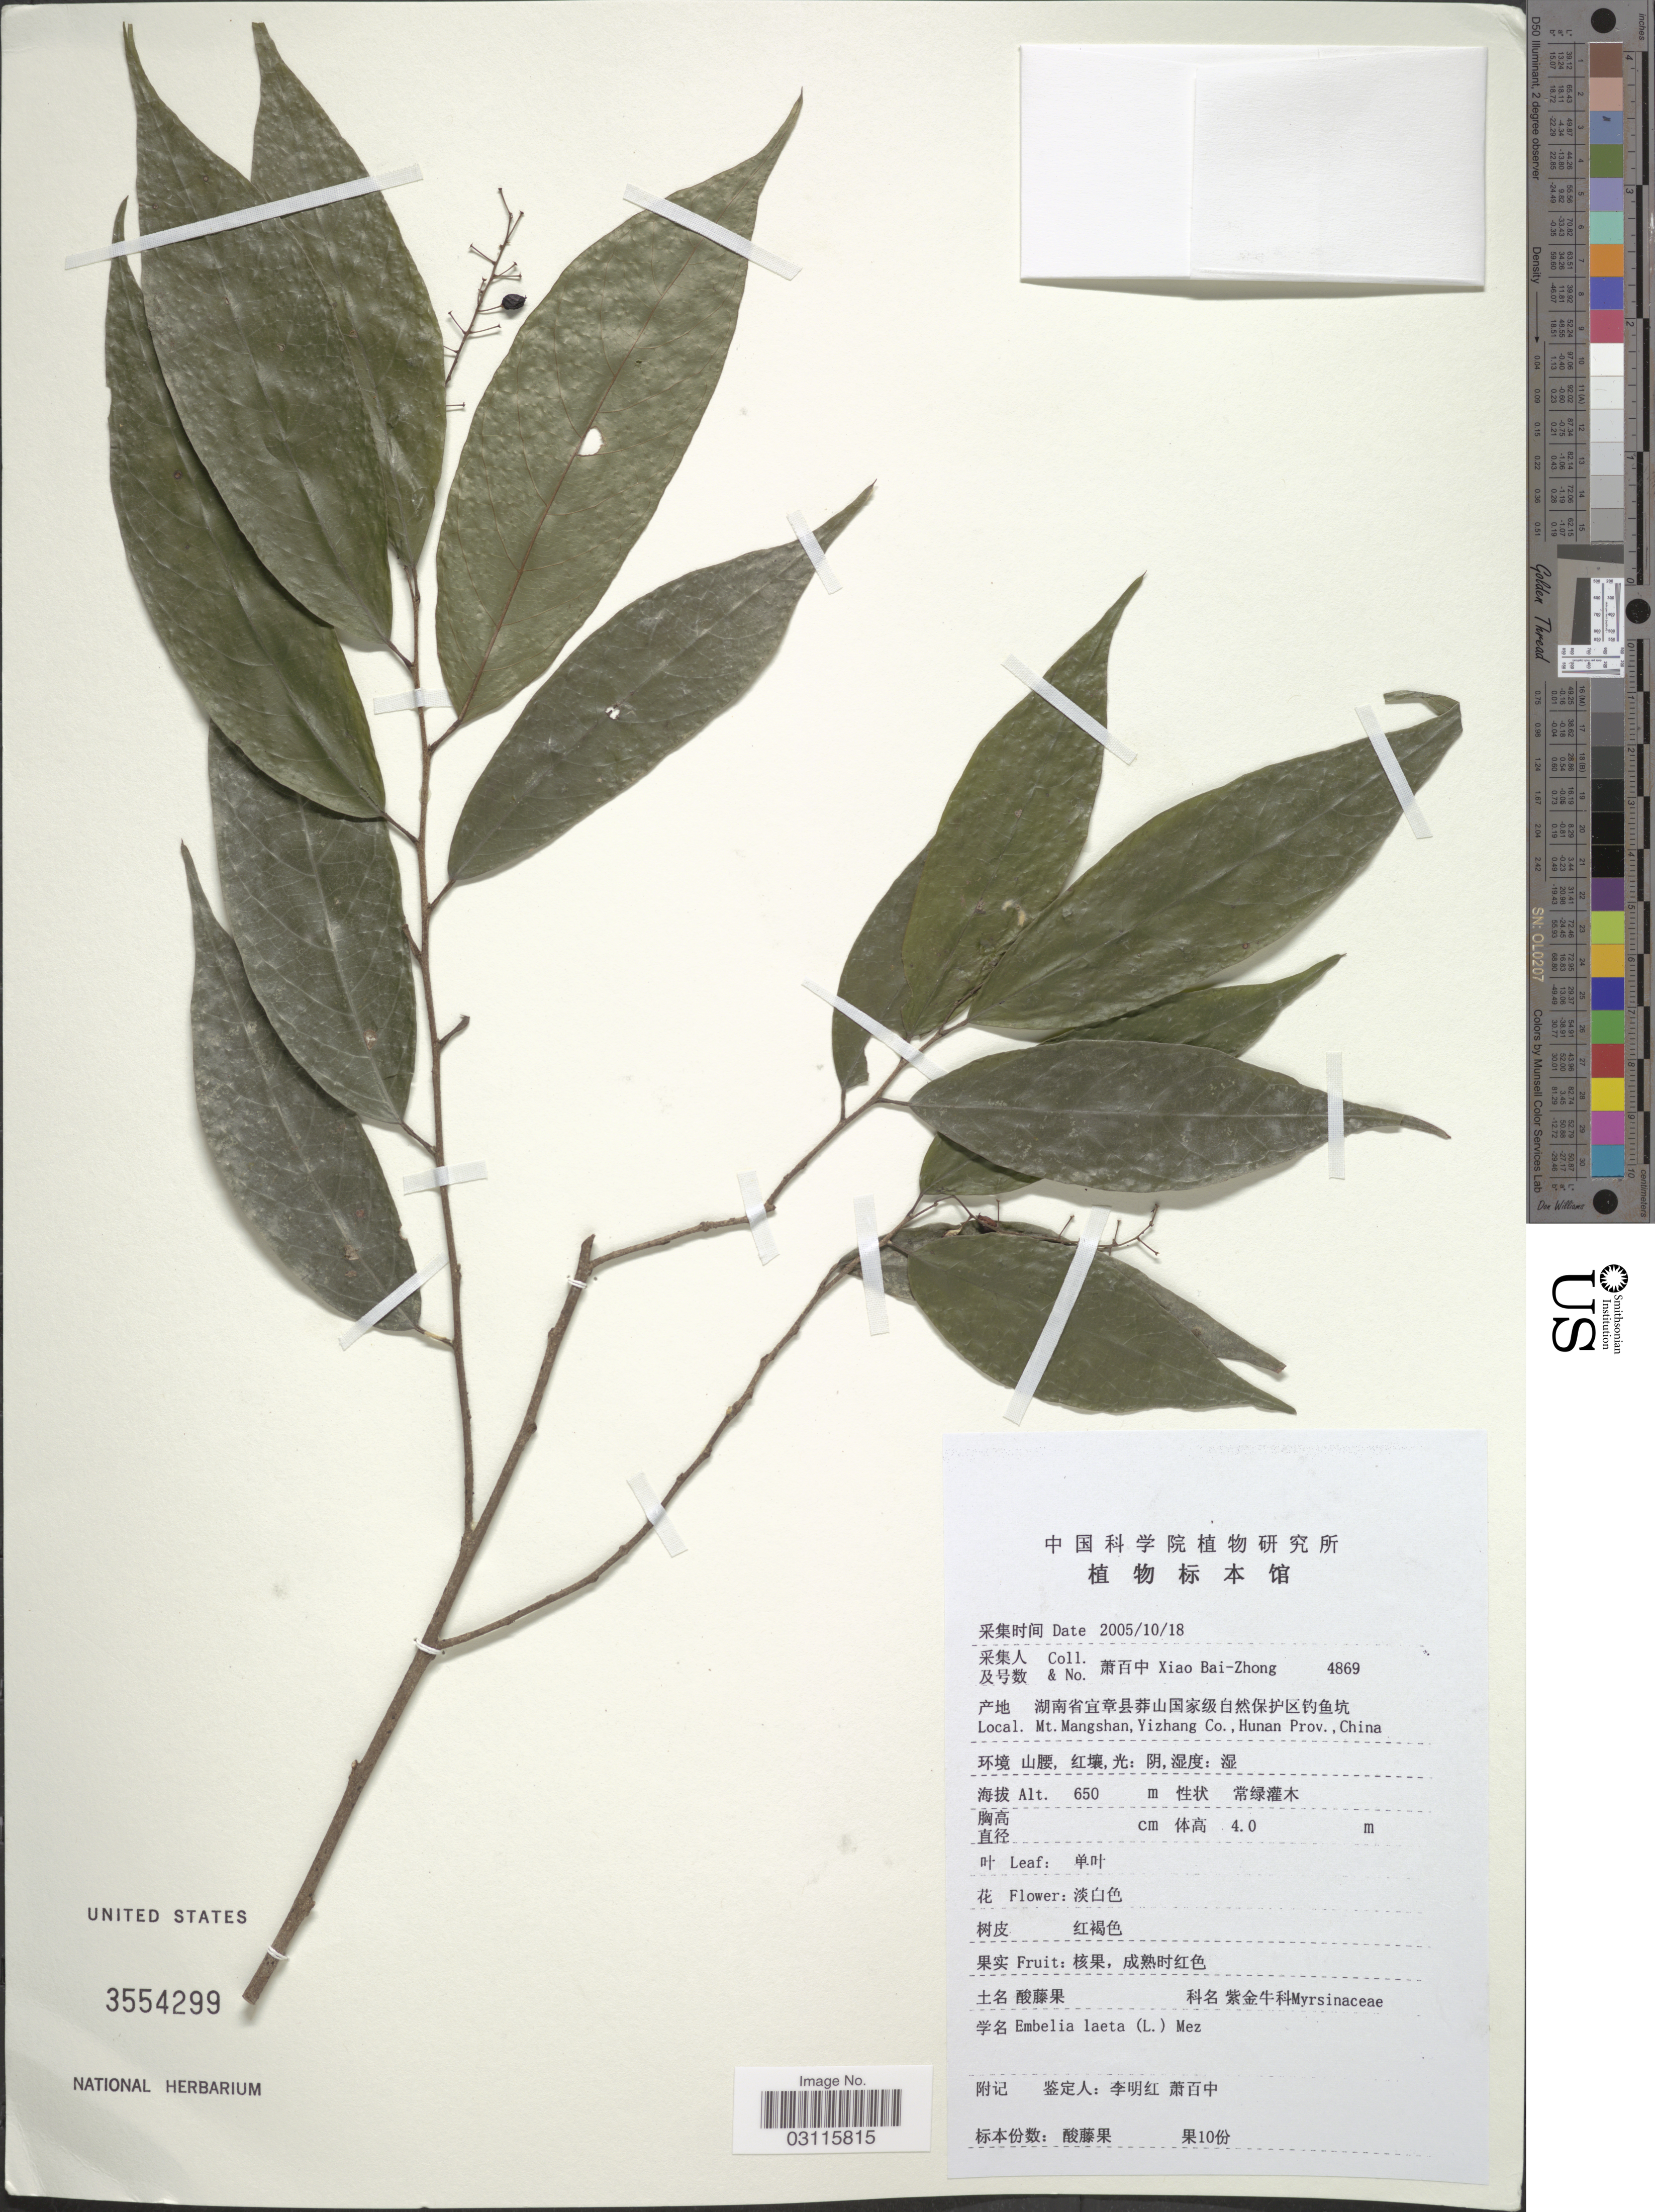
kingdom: Plantae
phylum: Tracheophyta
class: Magnoliopsida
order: Ericales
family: Primulaceae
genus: Embelia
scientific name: Embelia laeta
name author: (L.) Mez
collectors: B. Z. Xiao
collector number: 4869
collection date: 2005-10-18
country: China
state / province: Hunan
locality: Mt. Mangshan, Yizhang Co.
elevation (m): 650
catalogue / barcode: US 3554299